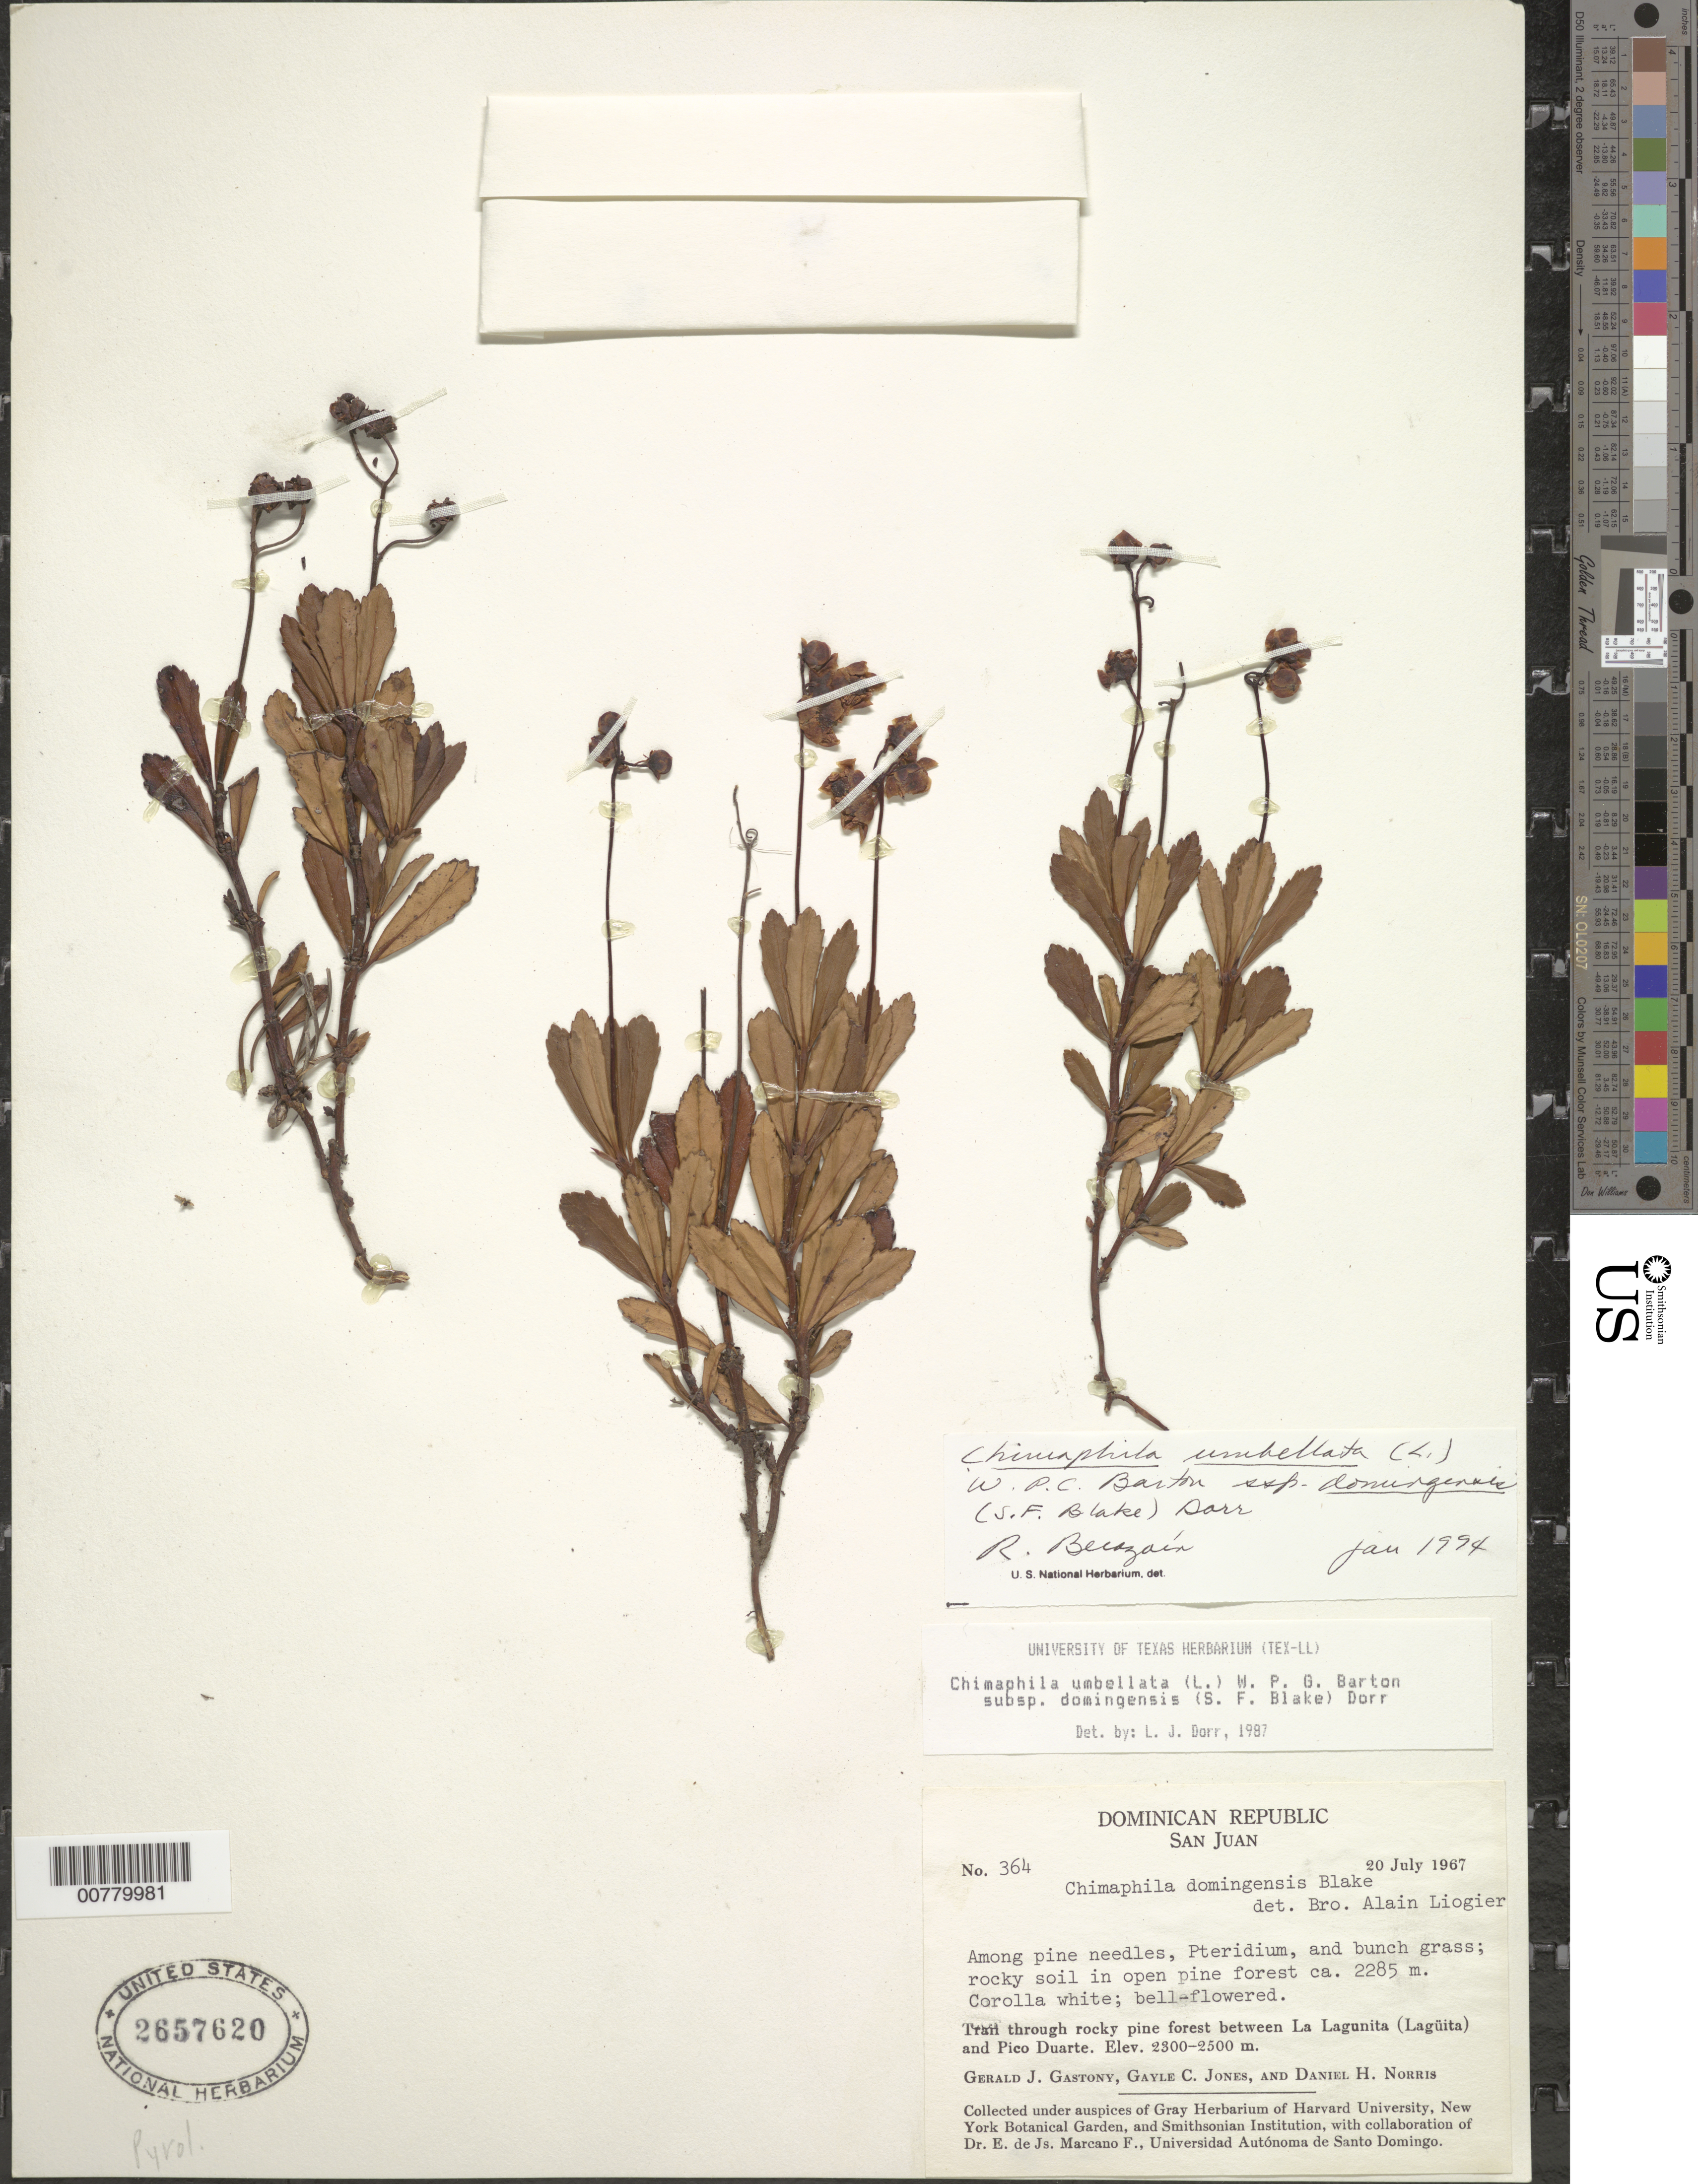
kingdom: Plantae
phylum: Tracheophyta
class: Magnoliopsida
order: Ericales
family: Ericaceae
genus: Chimaphila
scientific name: Chimaphila umbellata subsp. domingensis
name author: (S.F. Blake) Dorr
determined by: Berozain, R.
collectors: G. Gastony, G. C. Jones & D. H. Norris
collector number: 364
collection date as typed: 20 Jul 1967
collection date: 1967-07-20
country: Dominican Republic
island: Hispaniola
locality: Trail through pine forest between La Lagunita (Lagüita) and Duarte Peak.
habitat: Among pine needles, Pteridium, and bunch grass; rocky soil in open pine forest.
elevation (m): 2285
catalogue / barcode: US 2657620